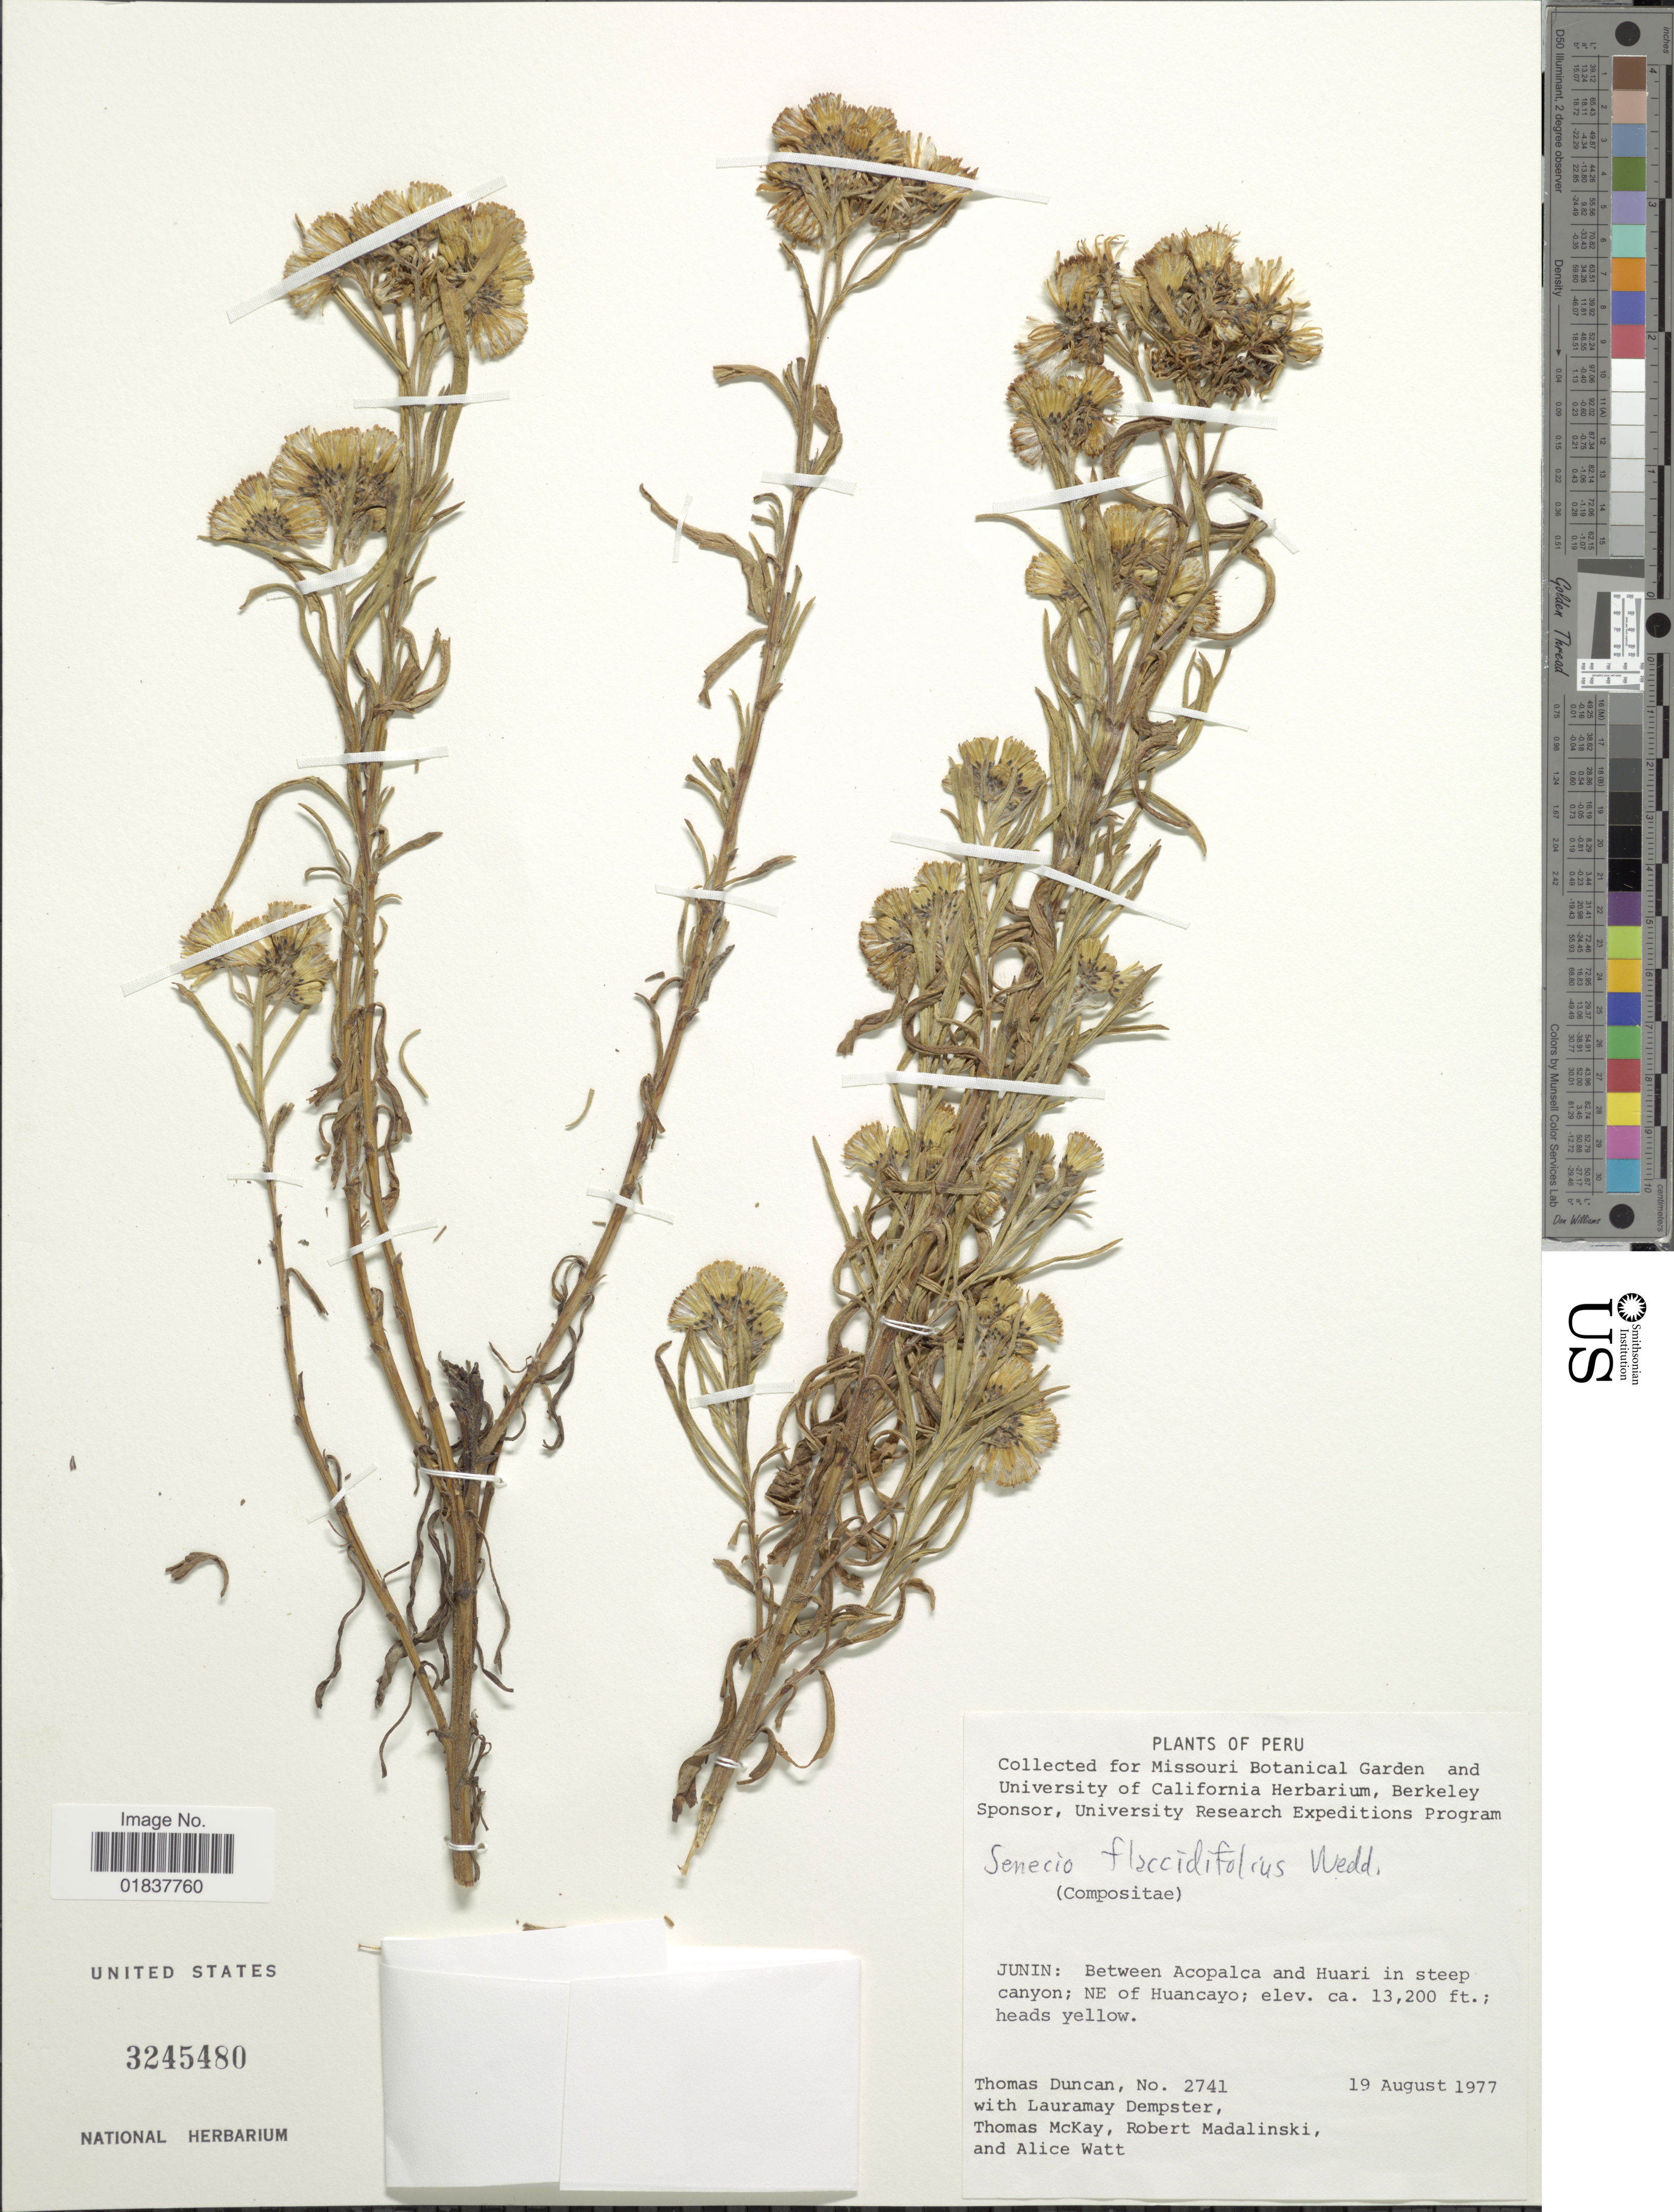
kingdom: Plantae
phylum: Tracheophyta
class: Magnoliopsida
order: Asterales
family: Asteraceae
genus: Senecio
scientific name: Senecio flaccidifolius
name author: Wedd.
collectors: T. Duncan, L. T. Dempster, T. Mckay, R. Madalinski & A. Watt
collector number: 2741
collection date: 1977-08-19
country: Peru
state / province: Junín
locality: Between Acopalca and Huari, NE of Huancayo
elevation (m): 4023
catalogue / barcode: US 3245480